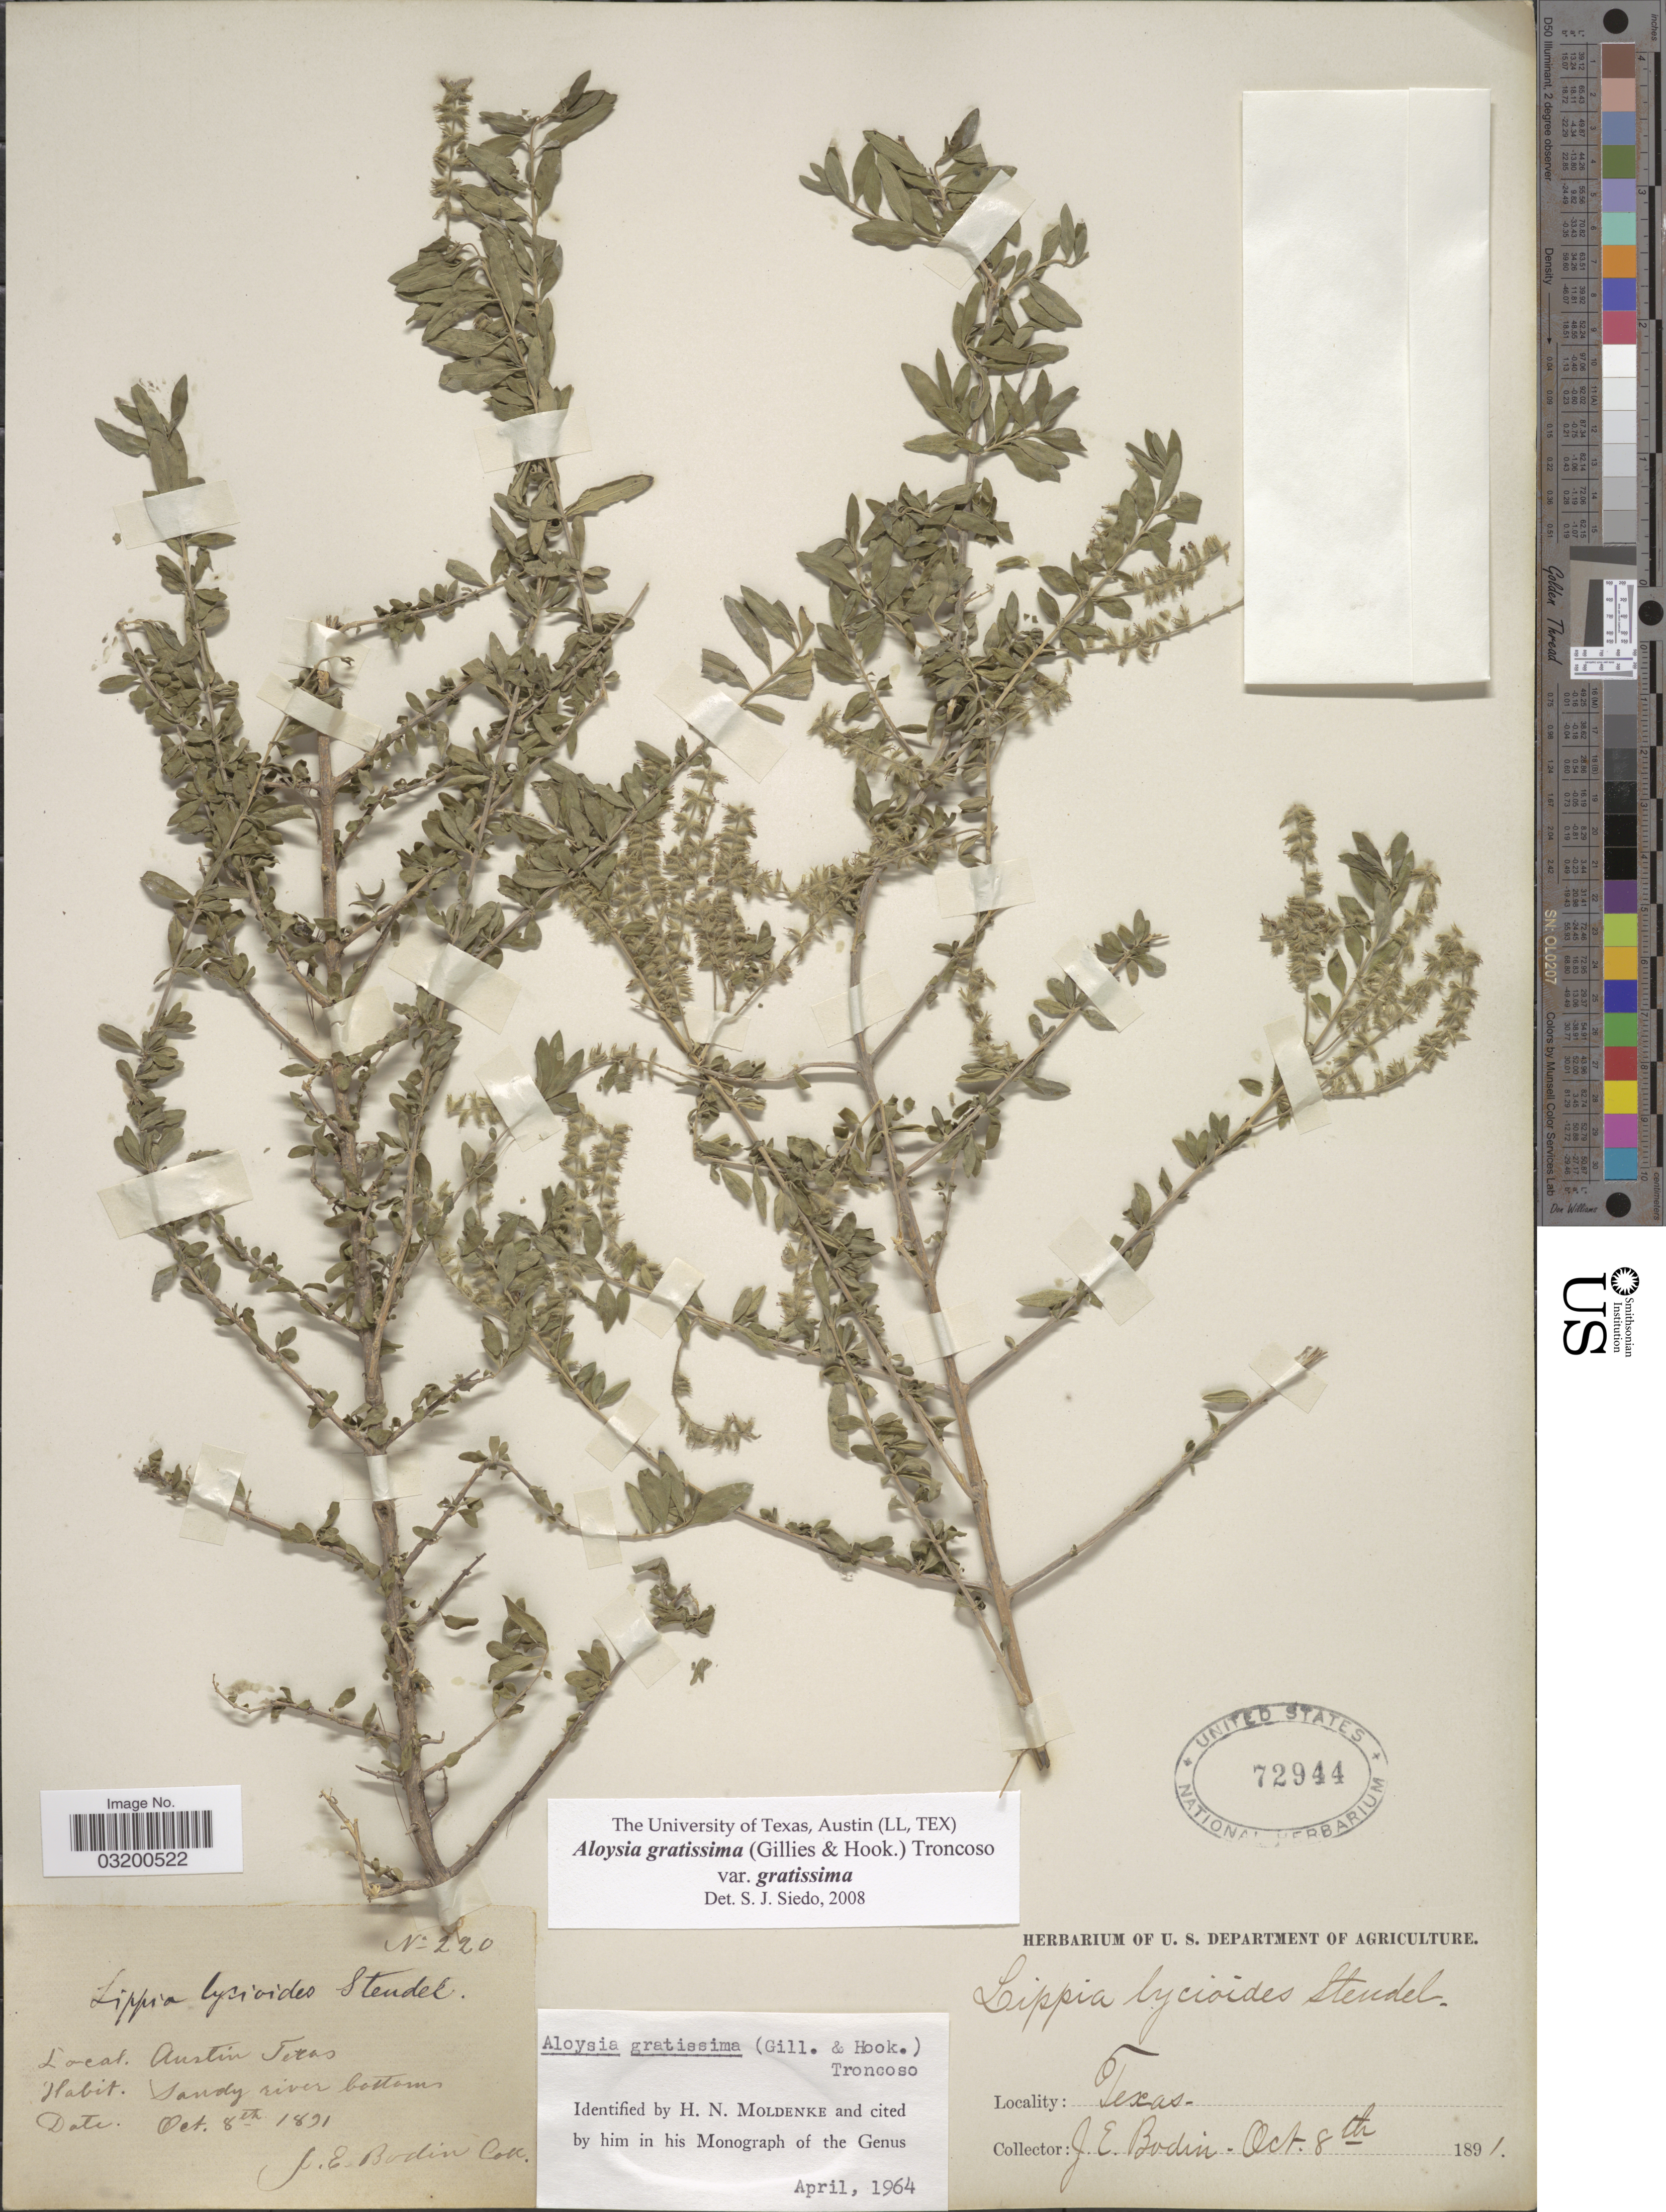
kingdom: Plantae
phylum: Tracheophyta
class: Magnoliopsida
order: Lamiales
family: Verbenaceae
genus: Aloysia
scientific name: Aloysia gratissima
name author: (Gillies & Hook.) Tronc.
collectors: J. E. Bodin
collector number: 220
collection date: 1891-10-08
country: United States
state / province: Texas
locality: Austin.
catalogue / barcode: US 72944